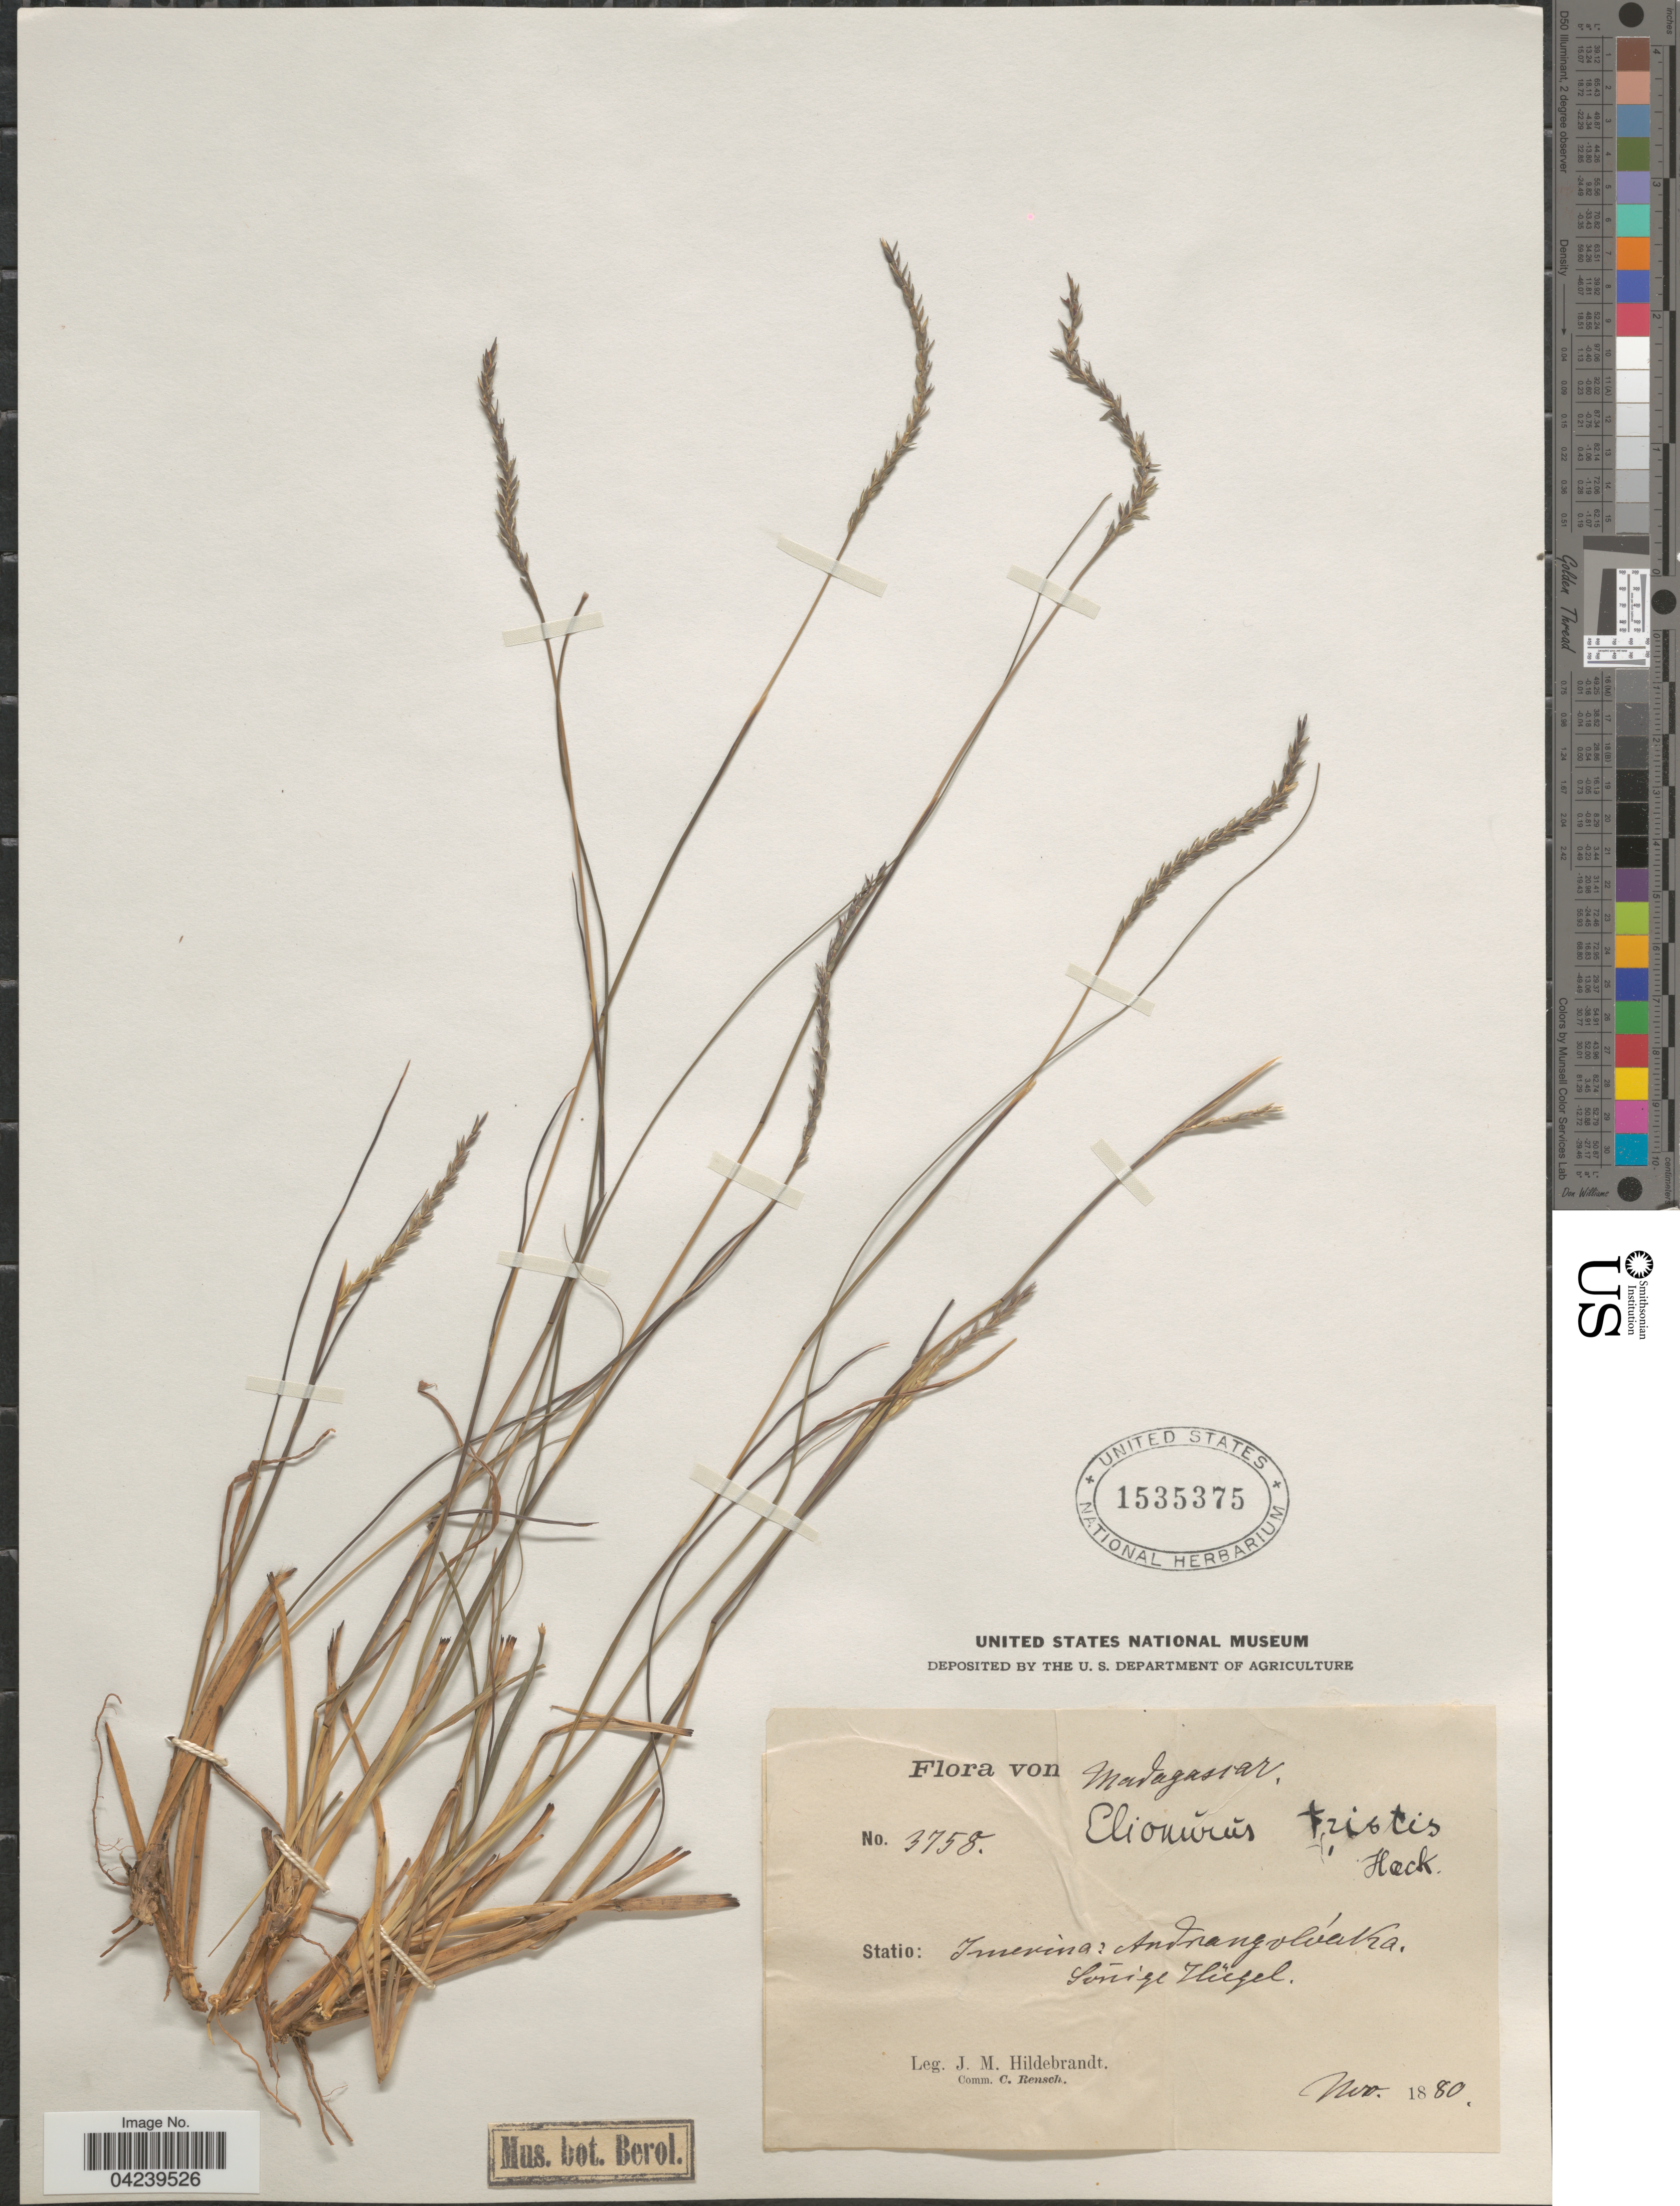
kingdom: Plantae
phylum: Tracheophyta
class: Liliopsida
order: Poales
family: Poaceae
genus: Elionurus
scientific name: Elionurus tristis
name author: Hack.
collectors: J. Hildebrandt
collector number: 3758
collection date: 1880-11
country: Madagascar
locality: Statio: Imerina: Andrangolaoka.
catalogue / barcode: US 1535375